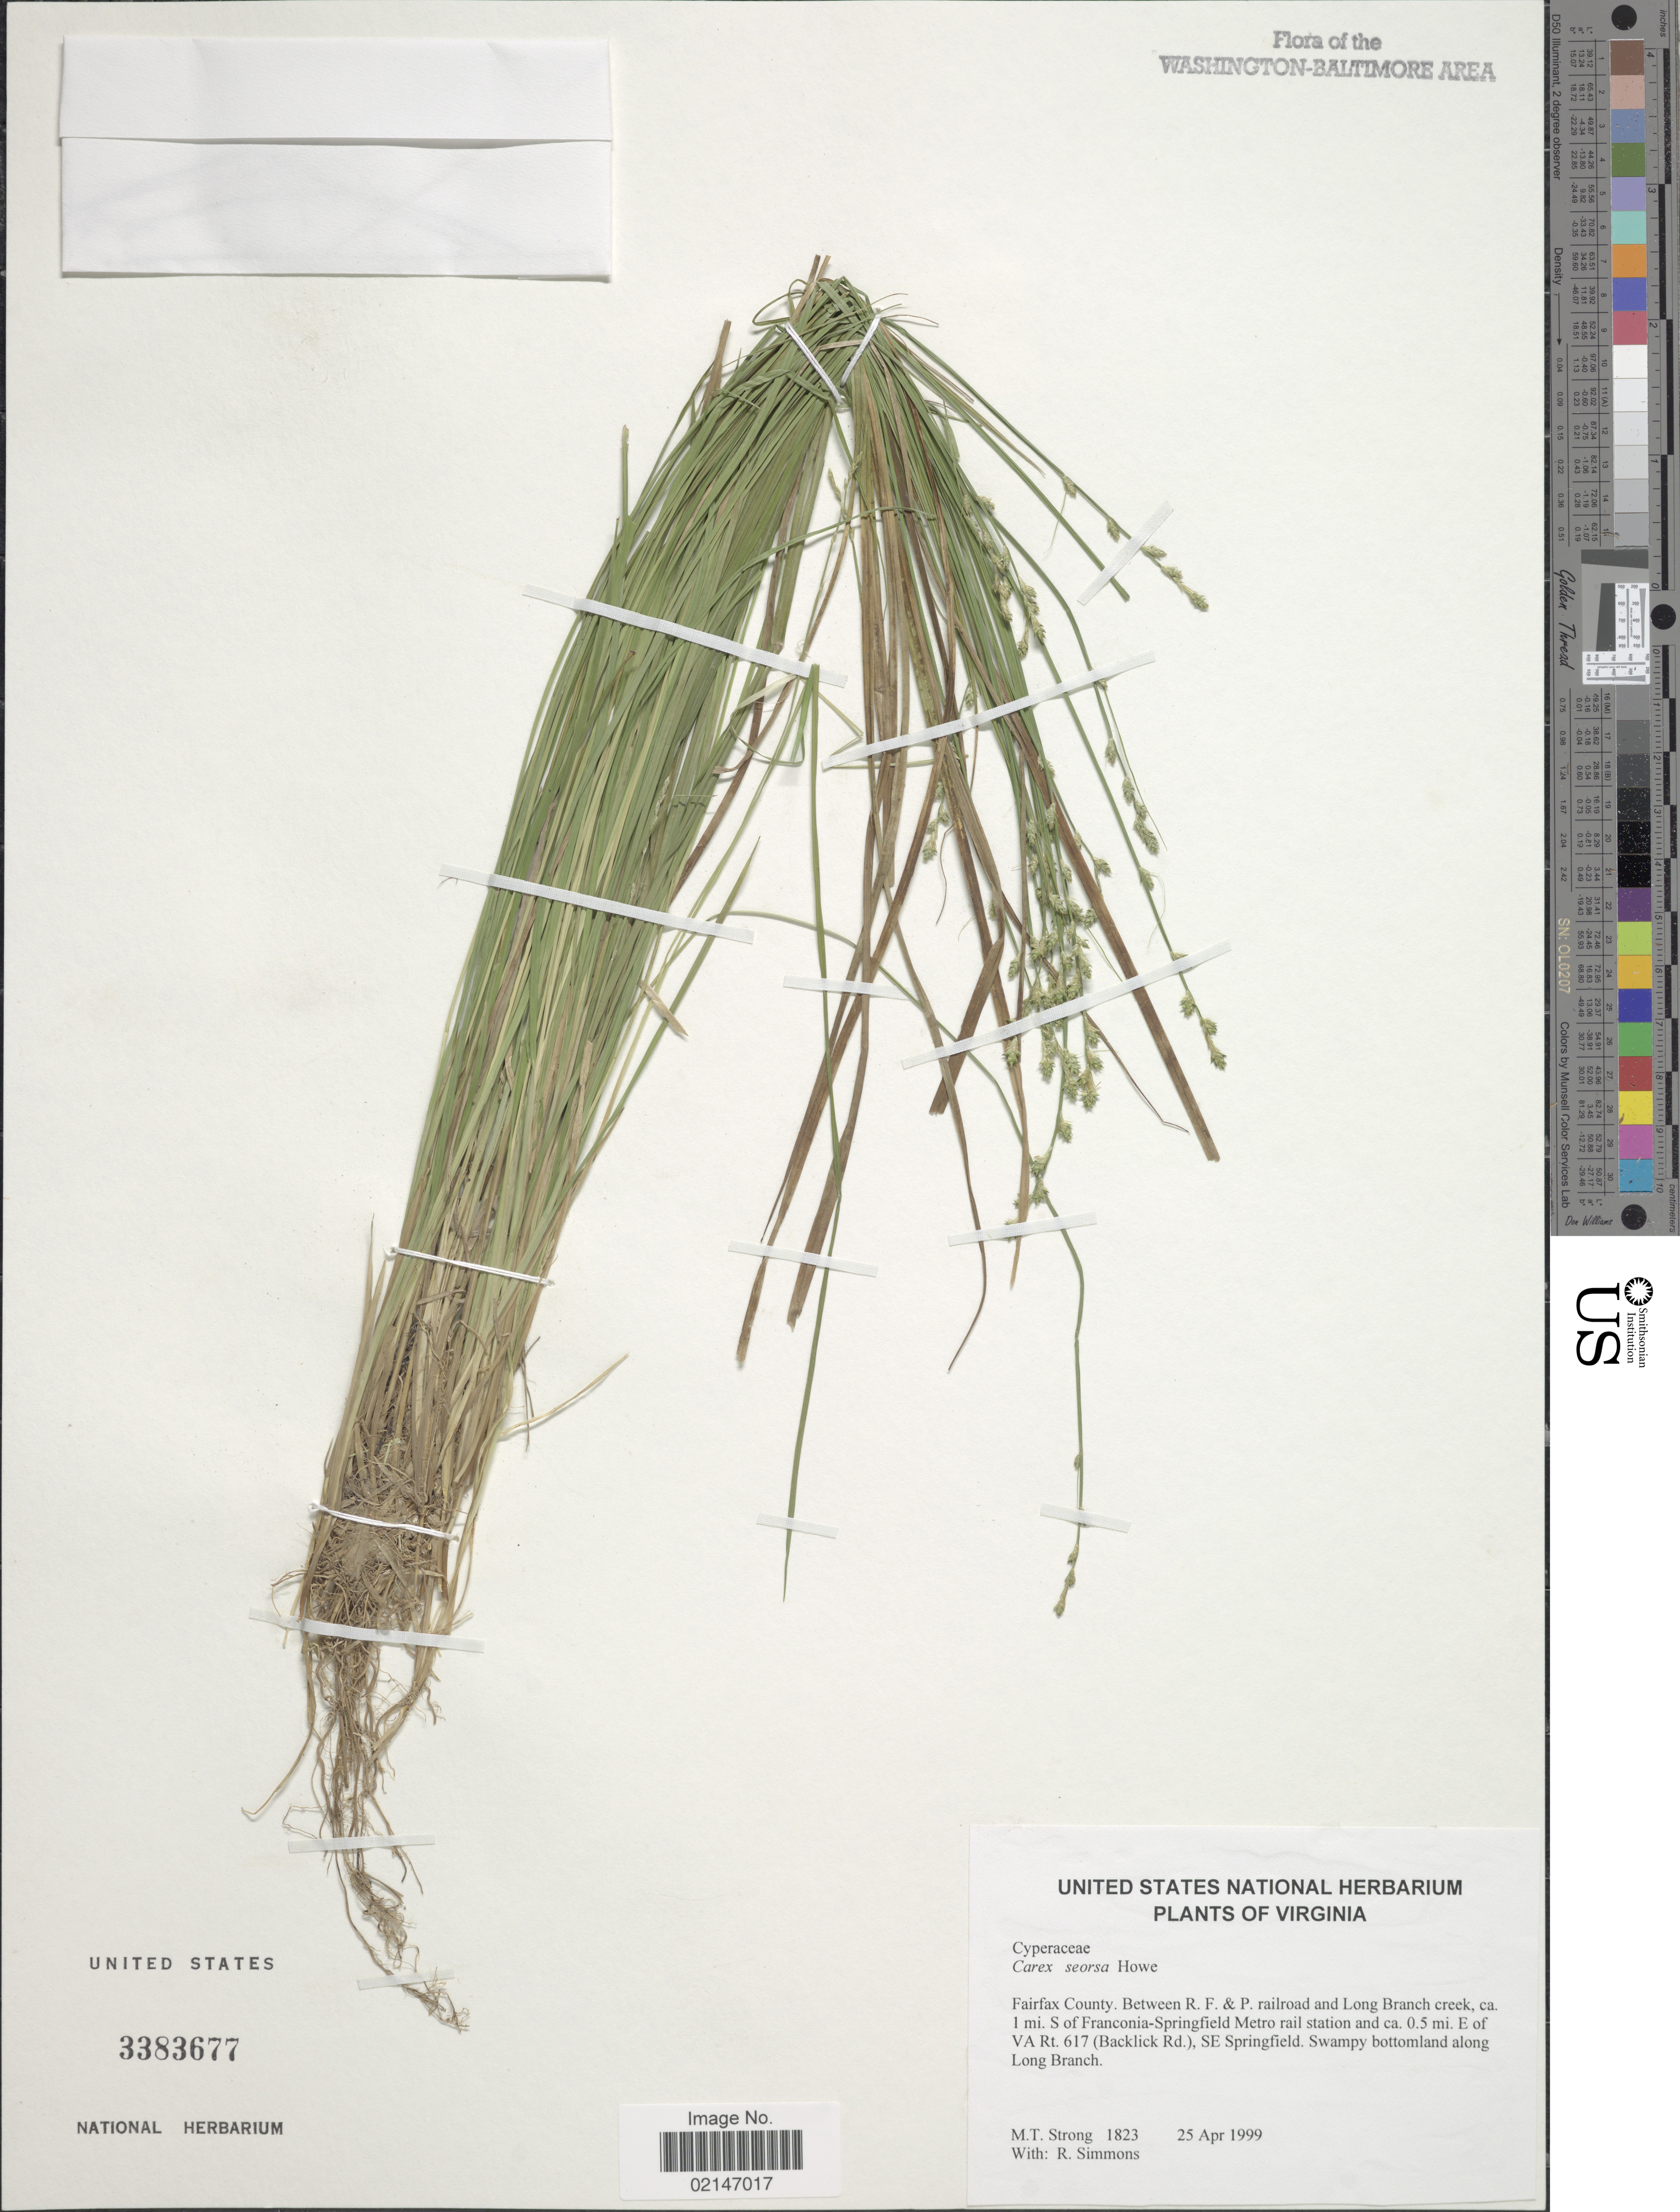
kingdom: Plantae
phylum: Tracheophyta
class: Liliopsida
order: Poales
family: Cyperaceae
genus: Carex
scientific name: Carex seorsa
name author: Howe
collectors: M. T. Strong & R. Simmons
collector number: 1823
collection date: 1999-04-25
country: United States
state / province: Virginia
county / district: Fairfax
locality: Fairfax County: Between R.F & P. railroad and Long Branch creek, 1 mi. S of Franconia-Springfield Metro rail station and 0.5 mi. E. of VA Rt. 617 (Backlick Rd.) SE Springfield, along Long Branch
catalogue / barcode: US 3383677